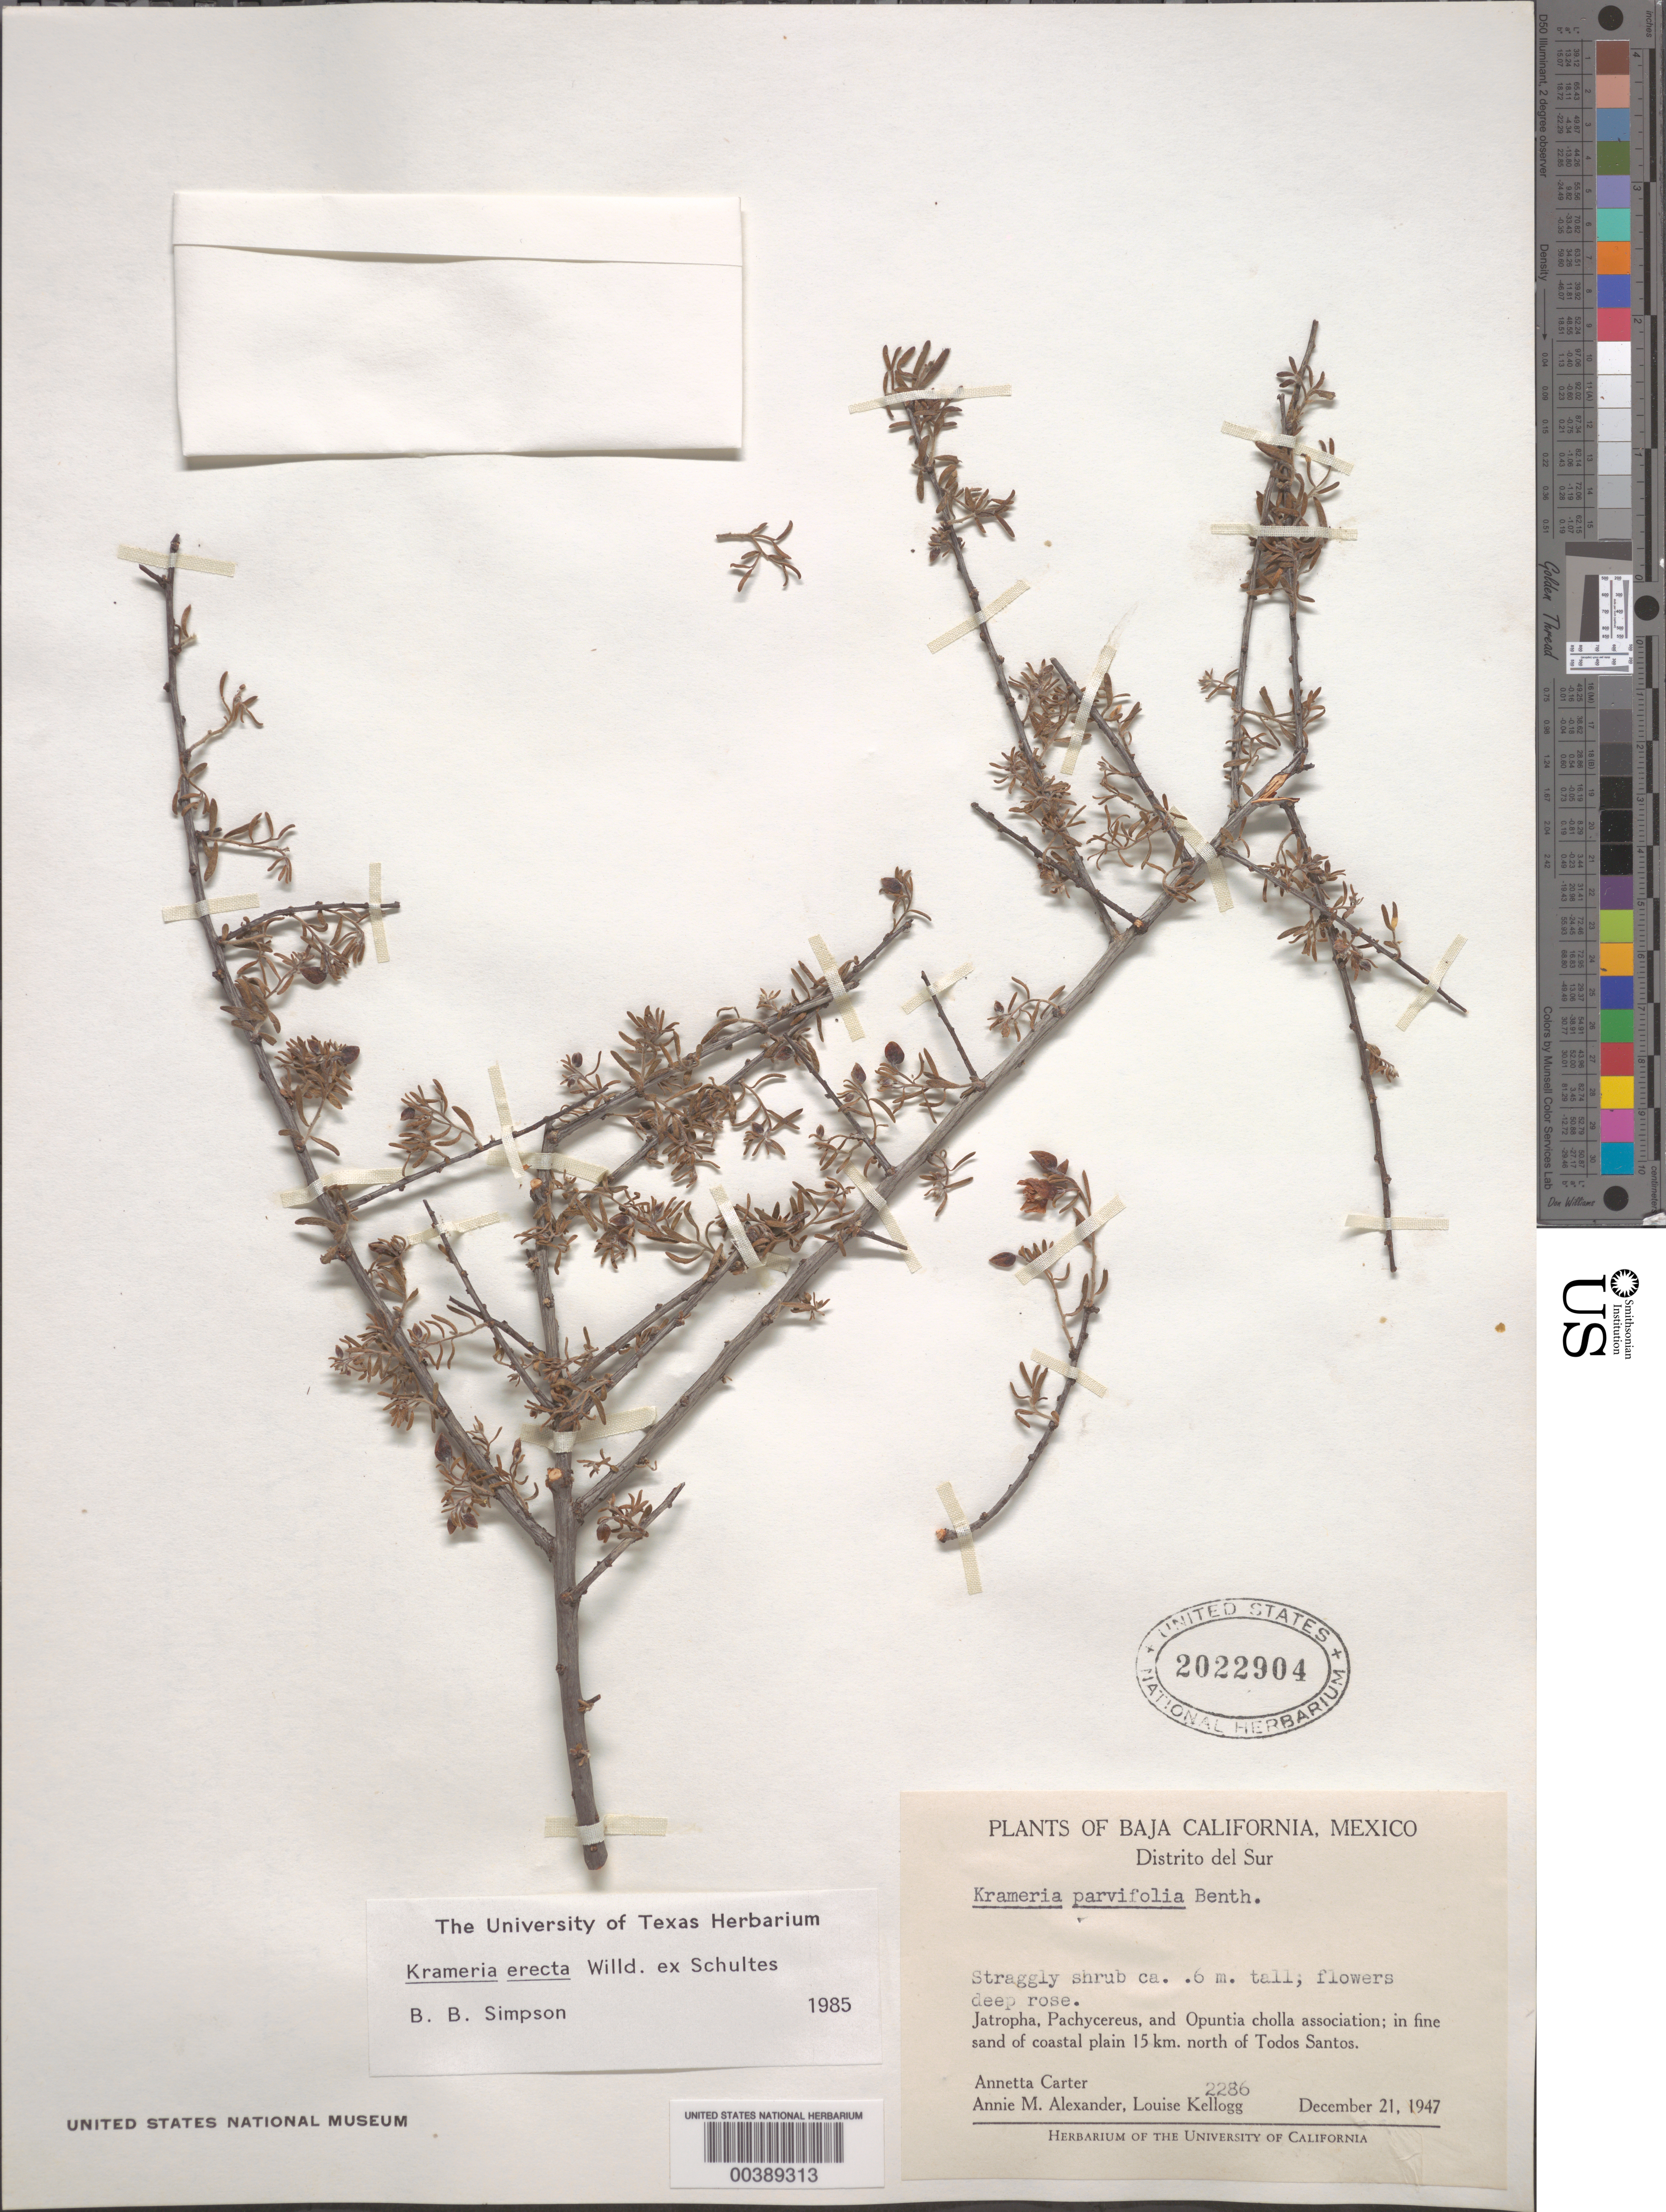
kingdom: Plantae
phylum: Tracheophyta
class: Magnoliopsida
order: Zygophyllales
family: Krameriaceae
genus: Krameria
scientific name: Krameria erecta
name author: Willd. ex Schult.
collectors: A. M. Carter, A. M. Alexander & L. Kellogg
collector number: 2286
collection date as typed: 21 Dec 1947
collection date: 1947-12-21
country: Mexico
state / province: Baja California Sur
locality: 15 km N of Todos Santos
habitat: In fine sand of coastal plain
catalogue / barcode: US 2022904